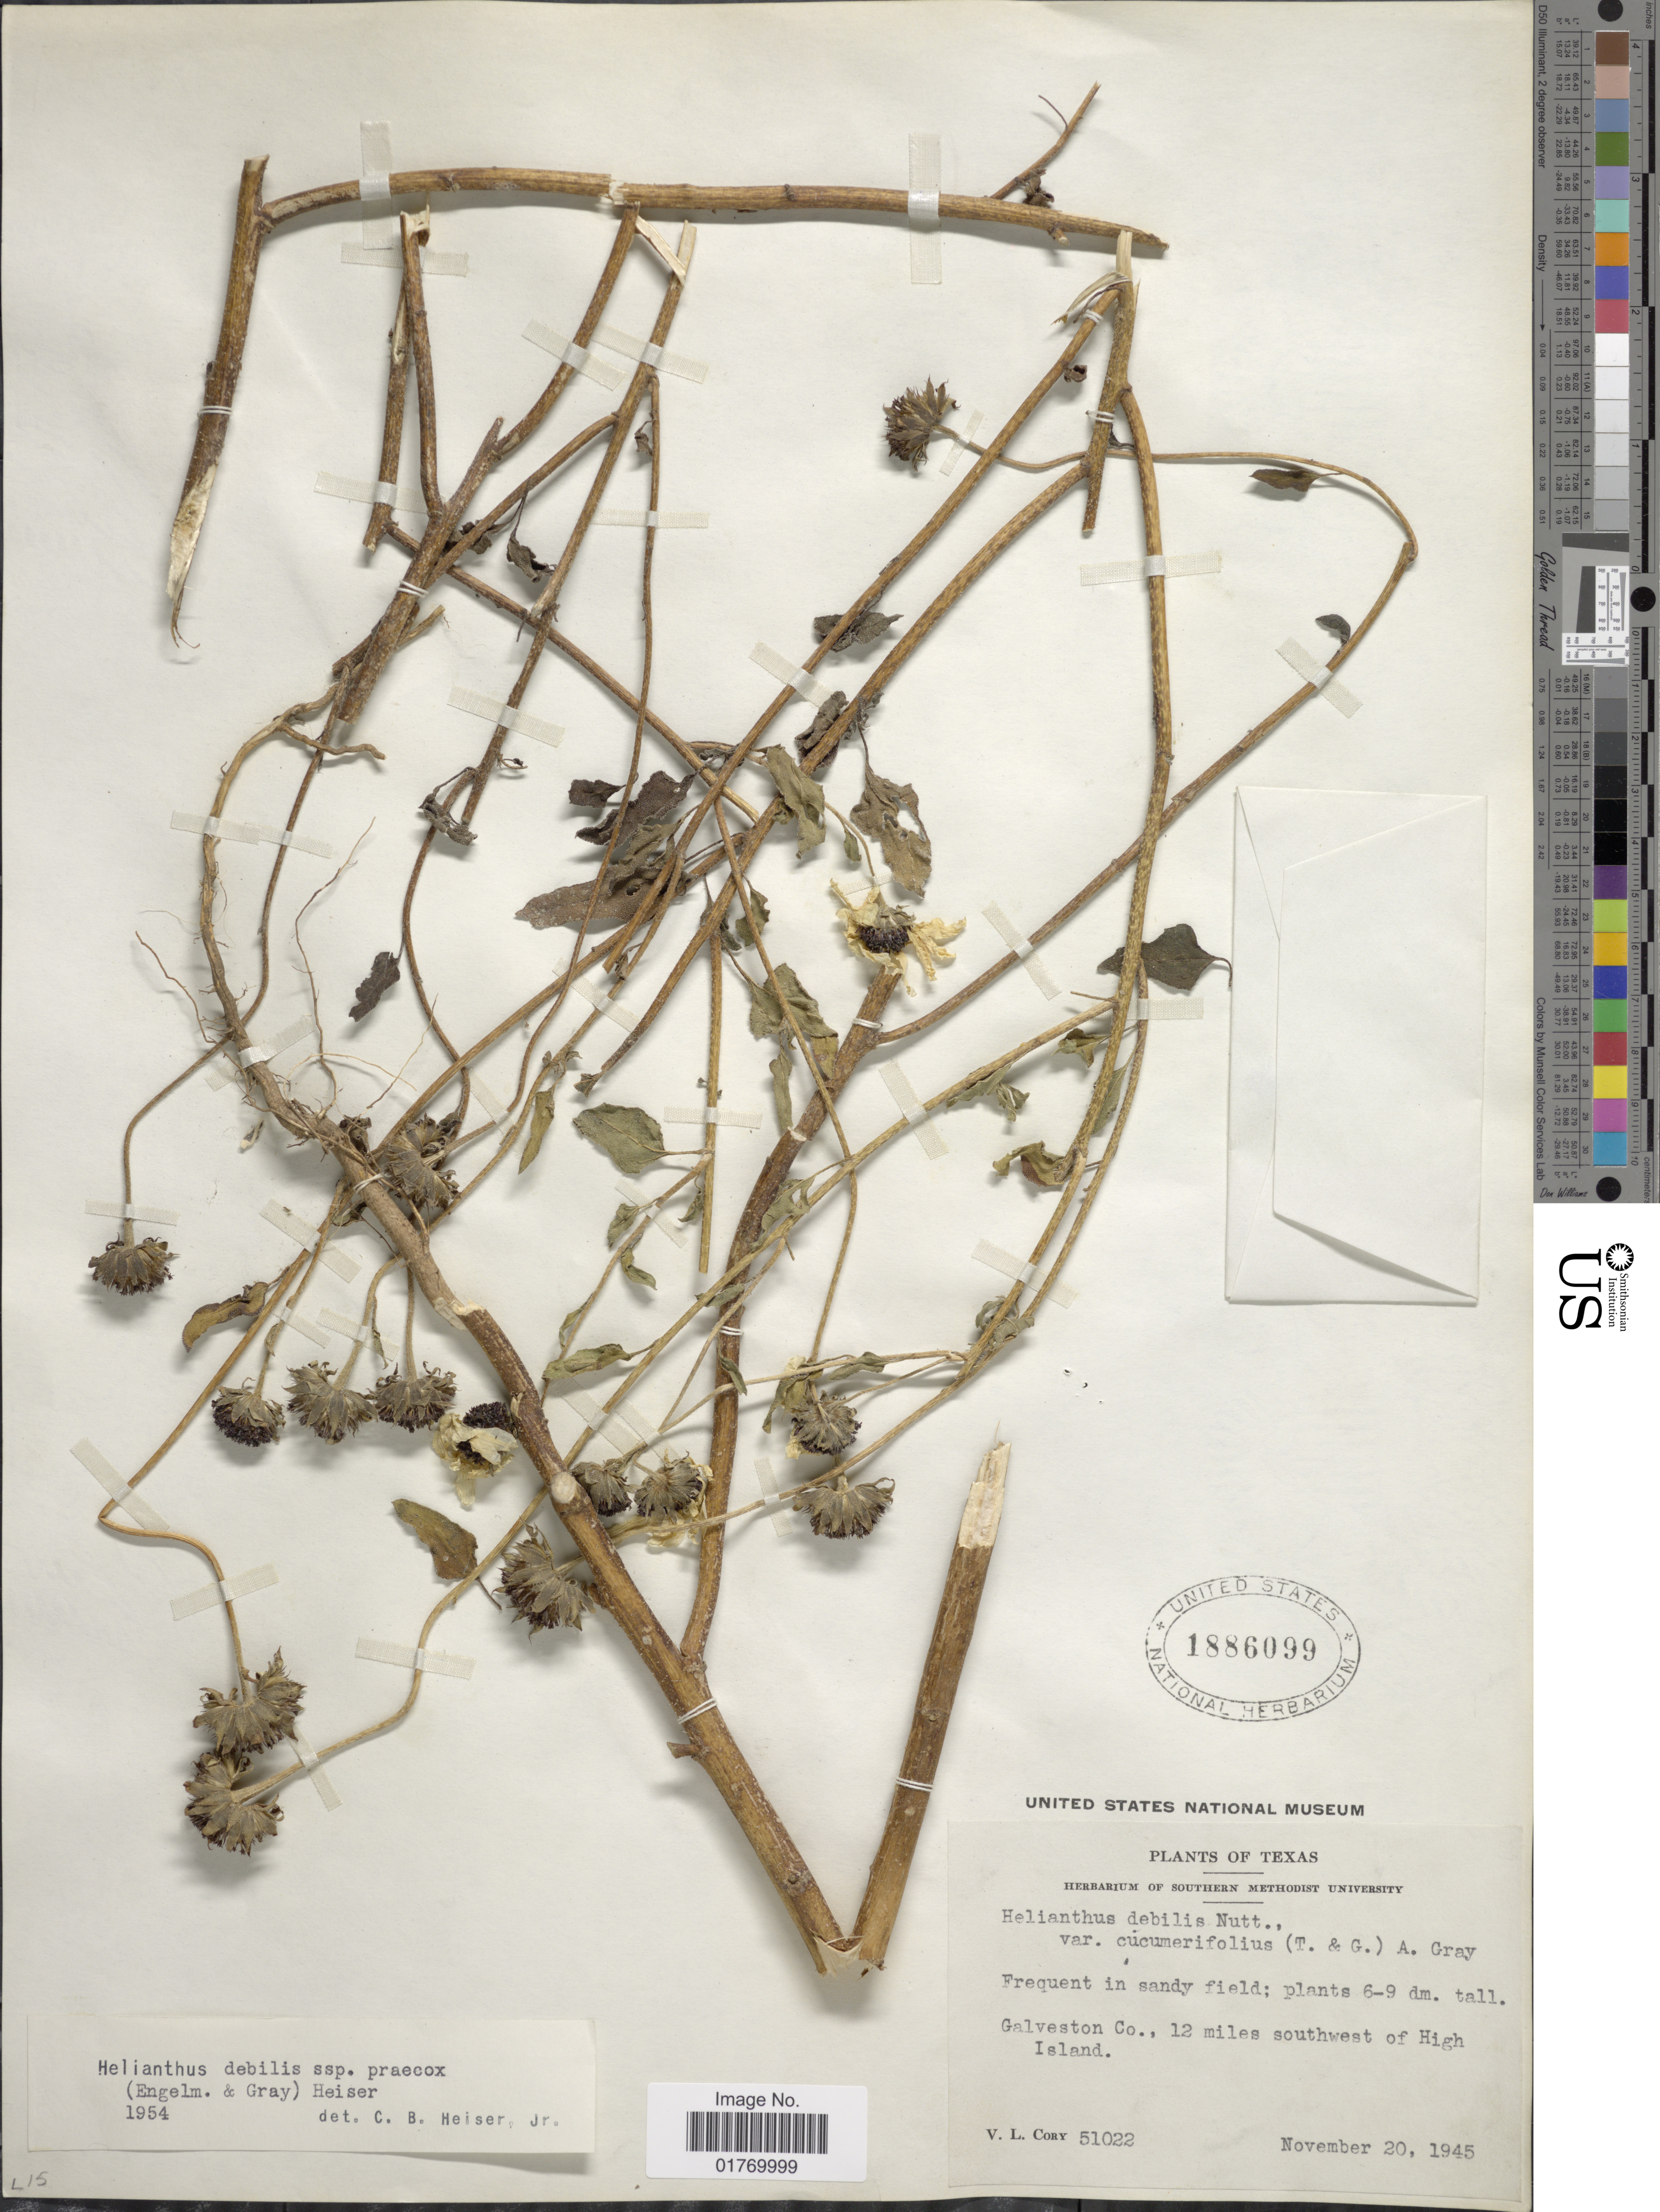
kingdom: Plantae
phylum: Tracheophyta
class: Magnoliopsida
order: Asterales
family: Asteraceae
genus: Helianthus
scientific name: Helianthus debilis subsp. praecox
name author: Heiser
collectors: V. Cory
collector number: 51022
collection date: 1945-11-20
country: United States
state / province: Texas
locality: Galveston Co., 12 miles southwest of High Island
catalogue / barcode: US 1886099